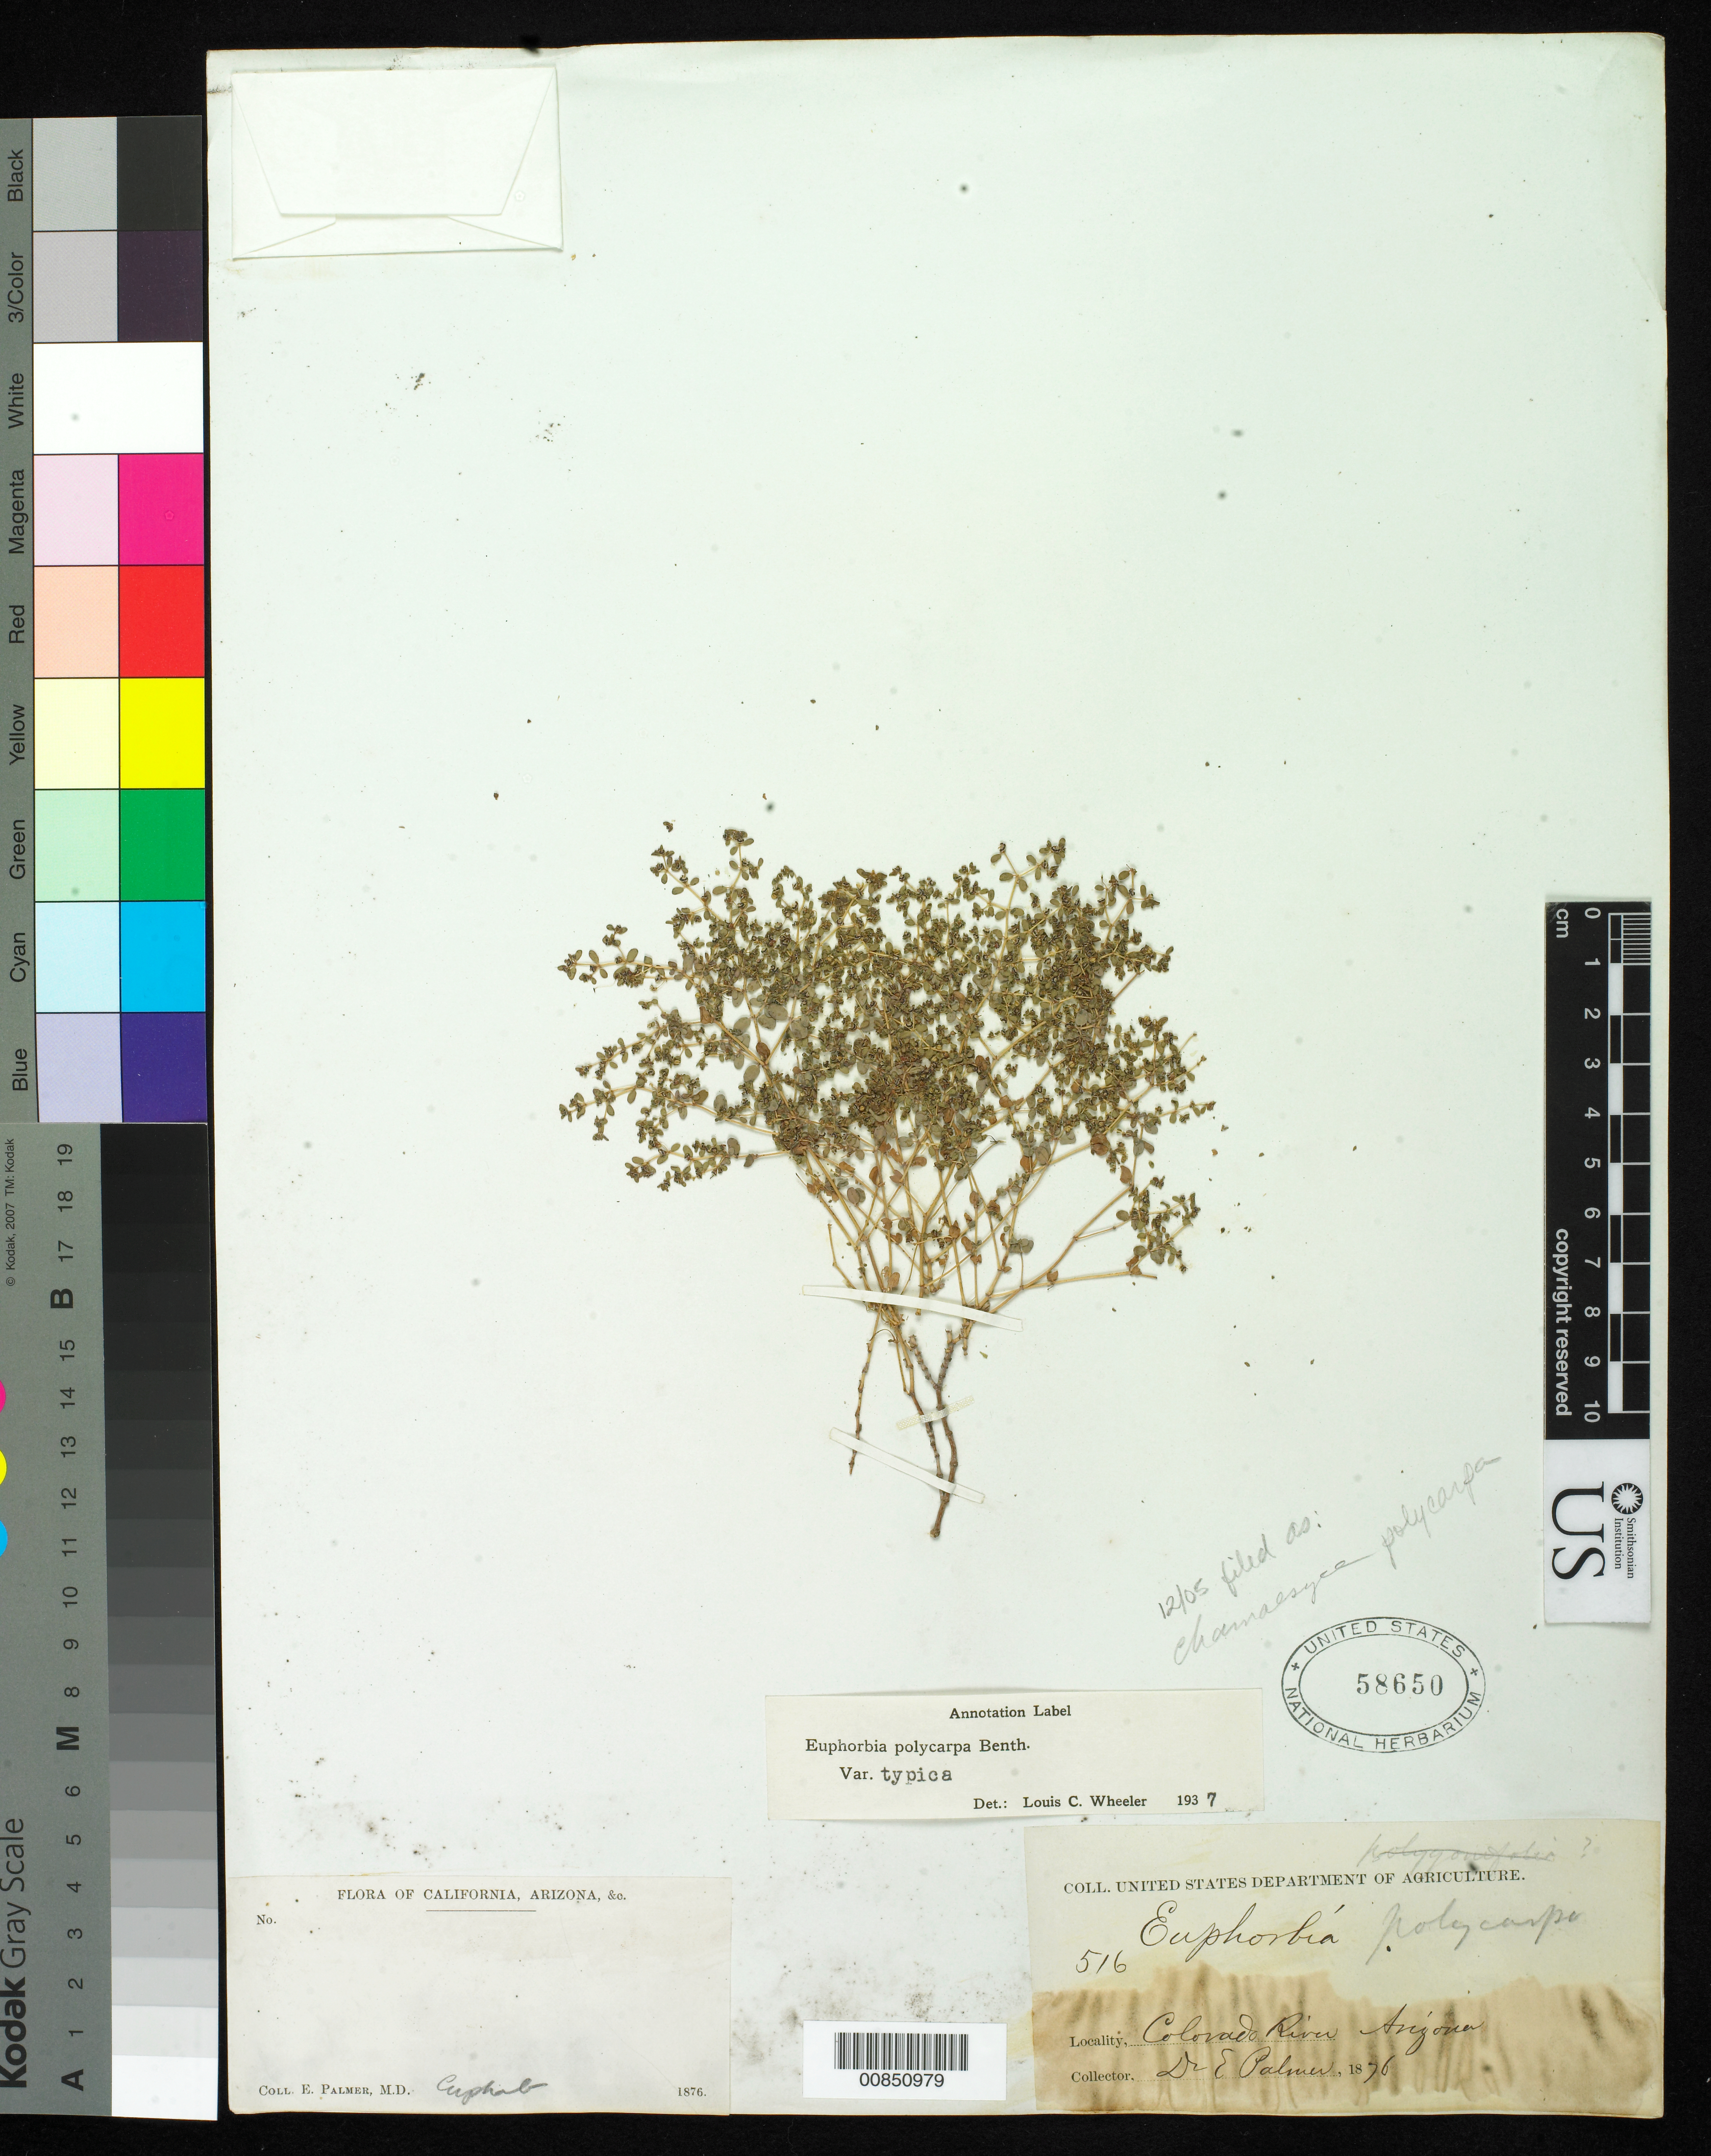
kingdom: Plantae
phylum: Tracheophyta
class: Magnoliopsida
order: Malpighiales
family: Euphorbiaceae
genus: Euphorbia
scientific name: Euphorbia polycarpa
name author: Benth.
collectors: E. Palmer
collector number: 516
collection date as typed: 1876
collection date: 1876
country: United States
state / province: Arizona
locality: Colorado River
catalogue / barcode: US 58650